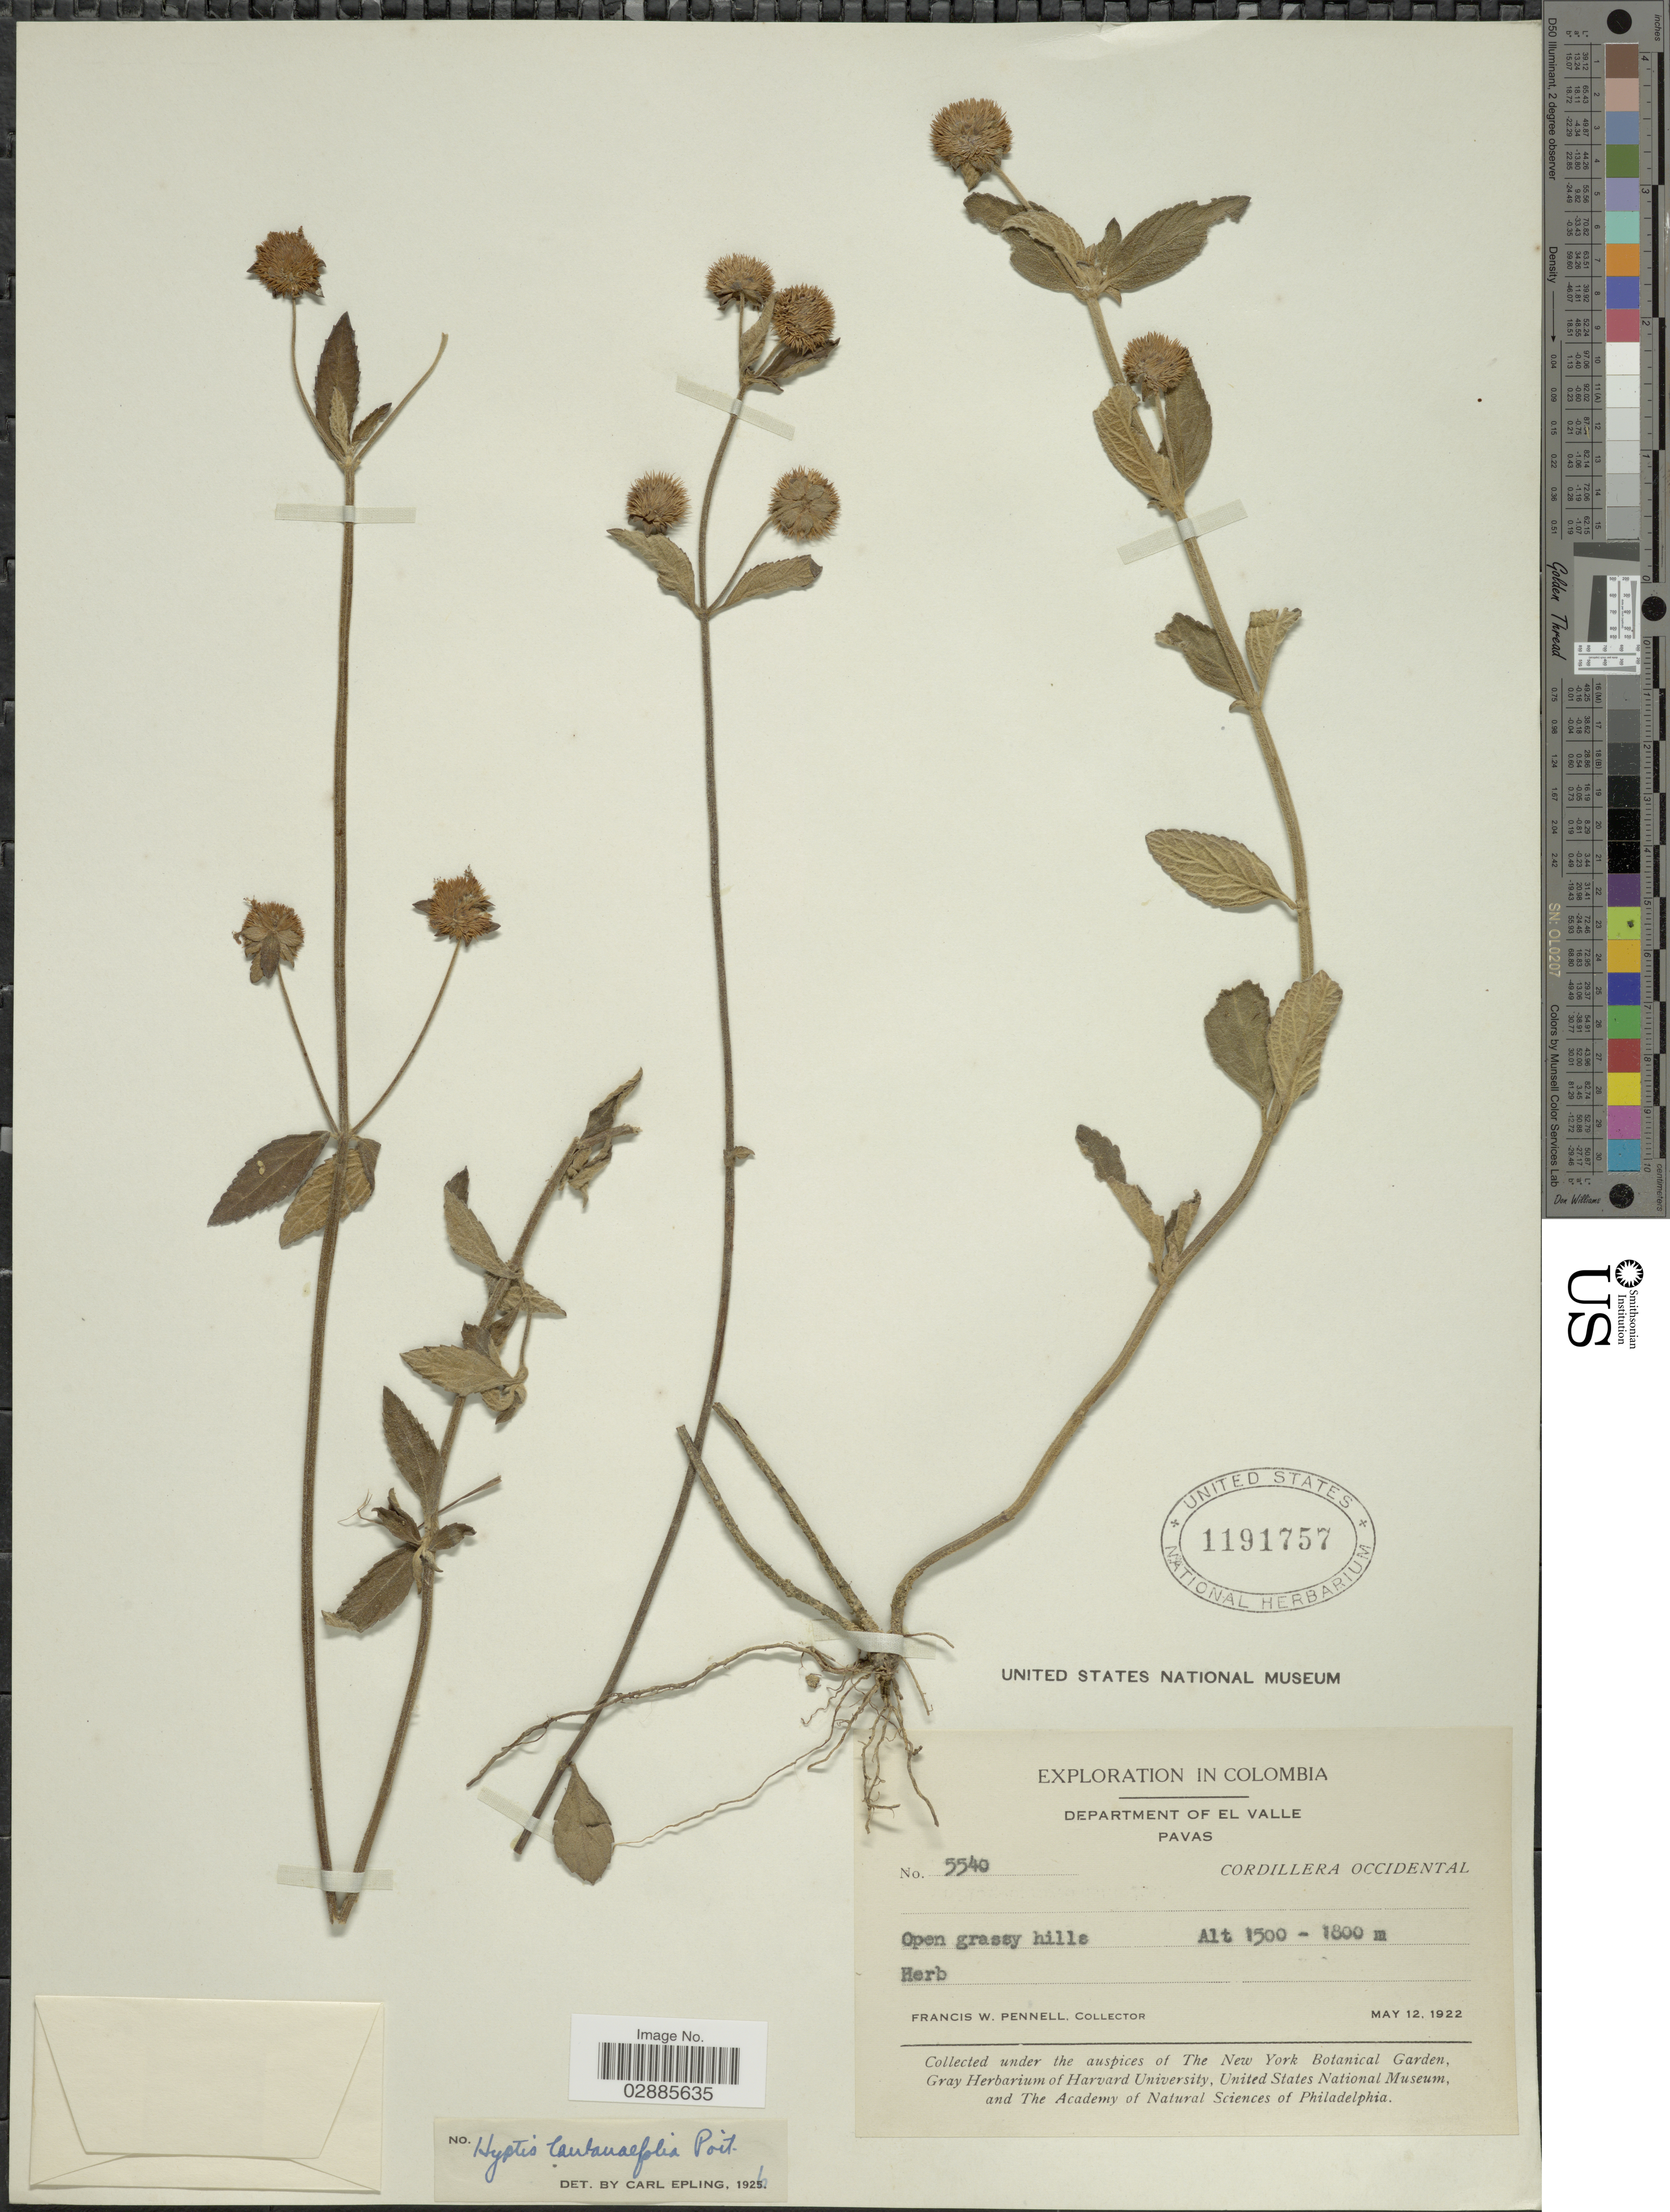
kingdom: Plantae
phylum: Tracheophyta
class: Magnoliopsida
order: Lamiales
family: Lamiaceae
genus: Hyptis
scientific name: Hyptis lantanifolia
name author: Poit.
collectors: F. W. Pennell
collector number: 5540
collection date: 1922-05-12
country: Colombia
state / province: Valle del Cauca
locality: Department of El Valle. Pavas. Cordillera Occidental.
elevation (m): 1500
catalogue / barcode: US 1191757